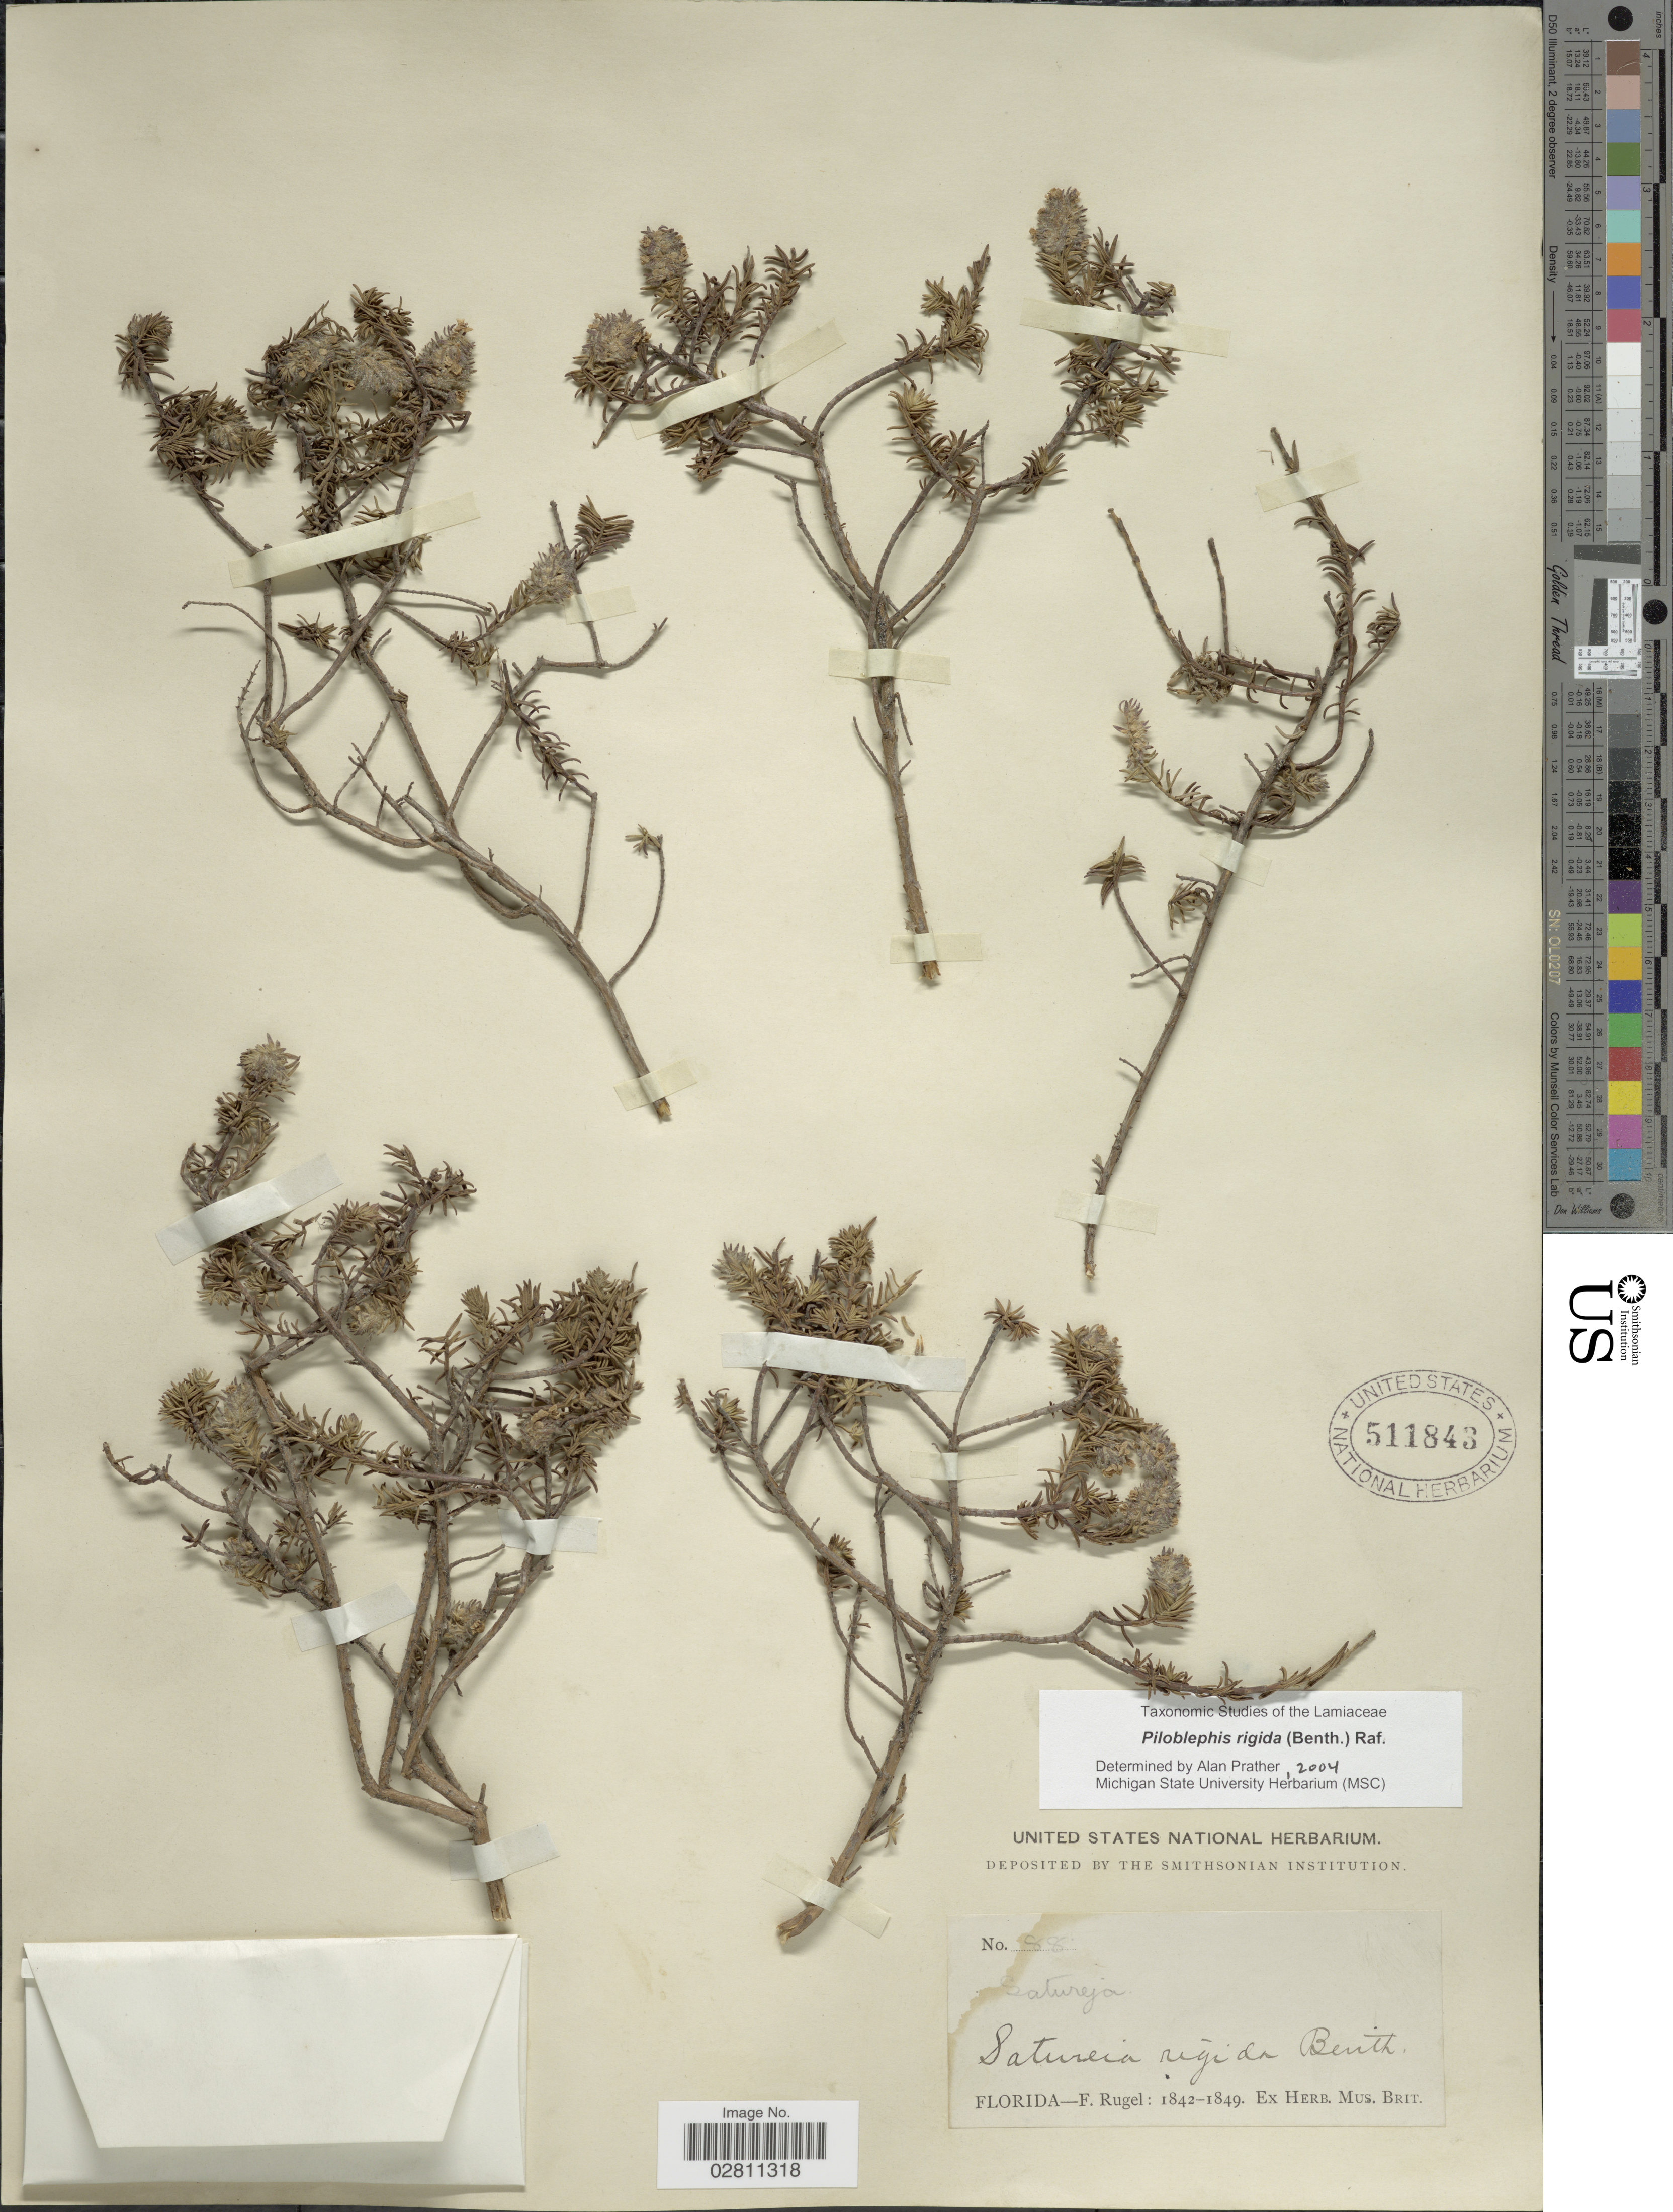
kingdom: Plantae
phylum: Tracheophyta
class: Magnoliopsida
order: Lamiales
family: Lamiaceae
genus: Piloblephis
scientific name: Piloblephis rigida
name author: (Bartram ex Benth.) Raf.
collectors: F. Rugel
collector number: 88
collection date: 1842/1849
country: United States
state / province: Florida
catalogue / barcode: US 511843